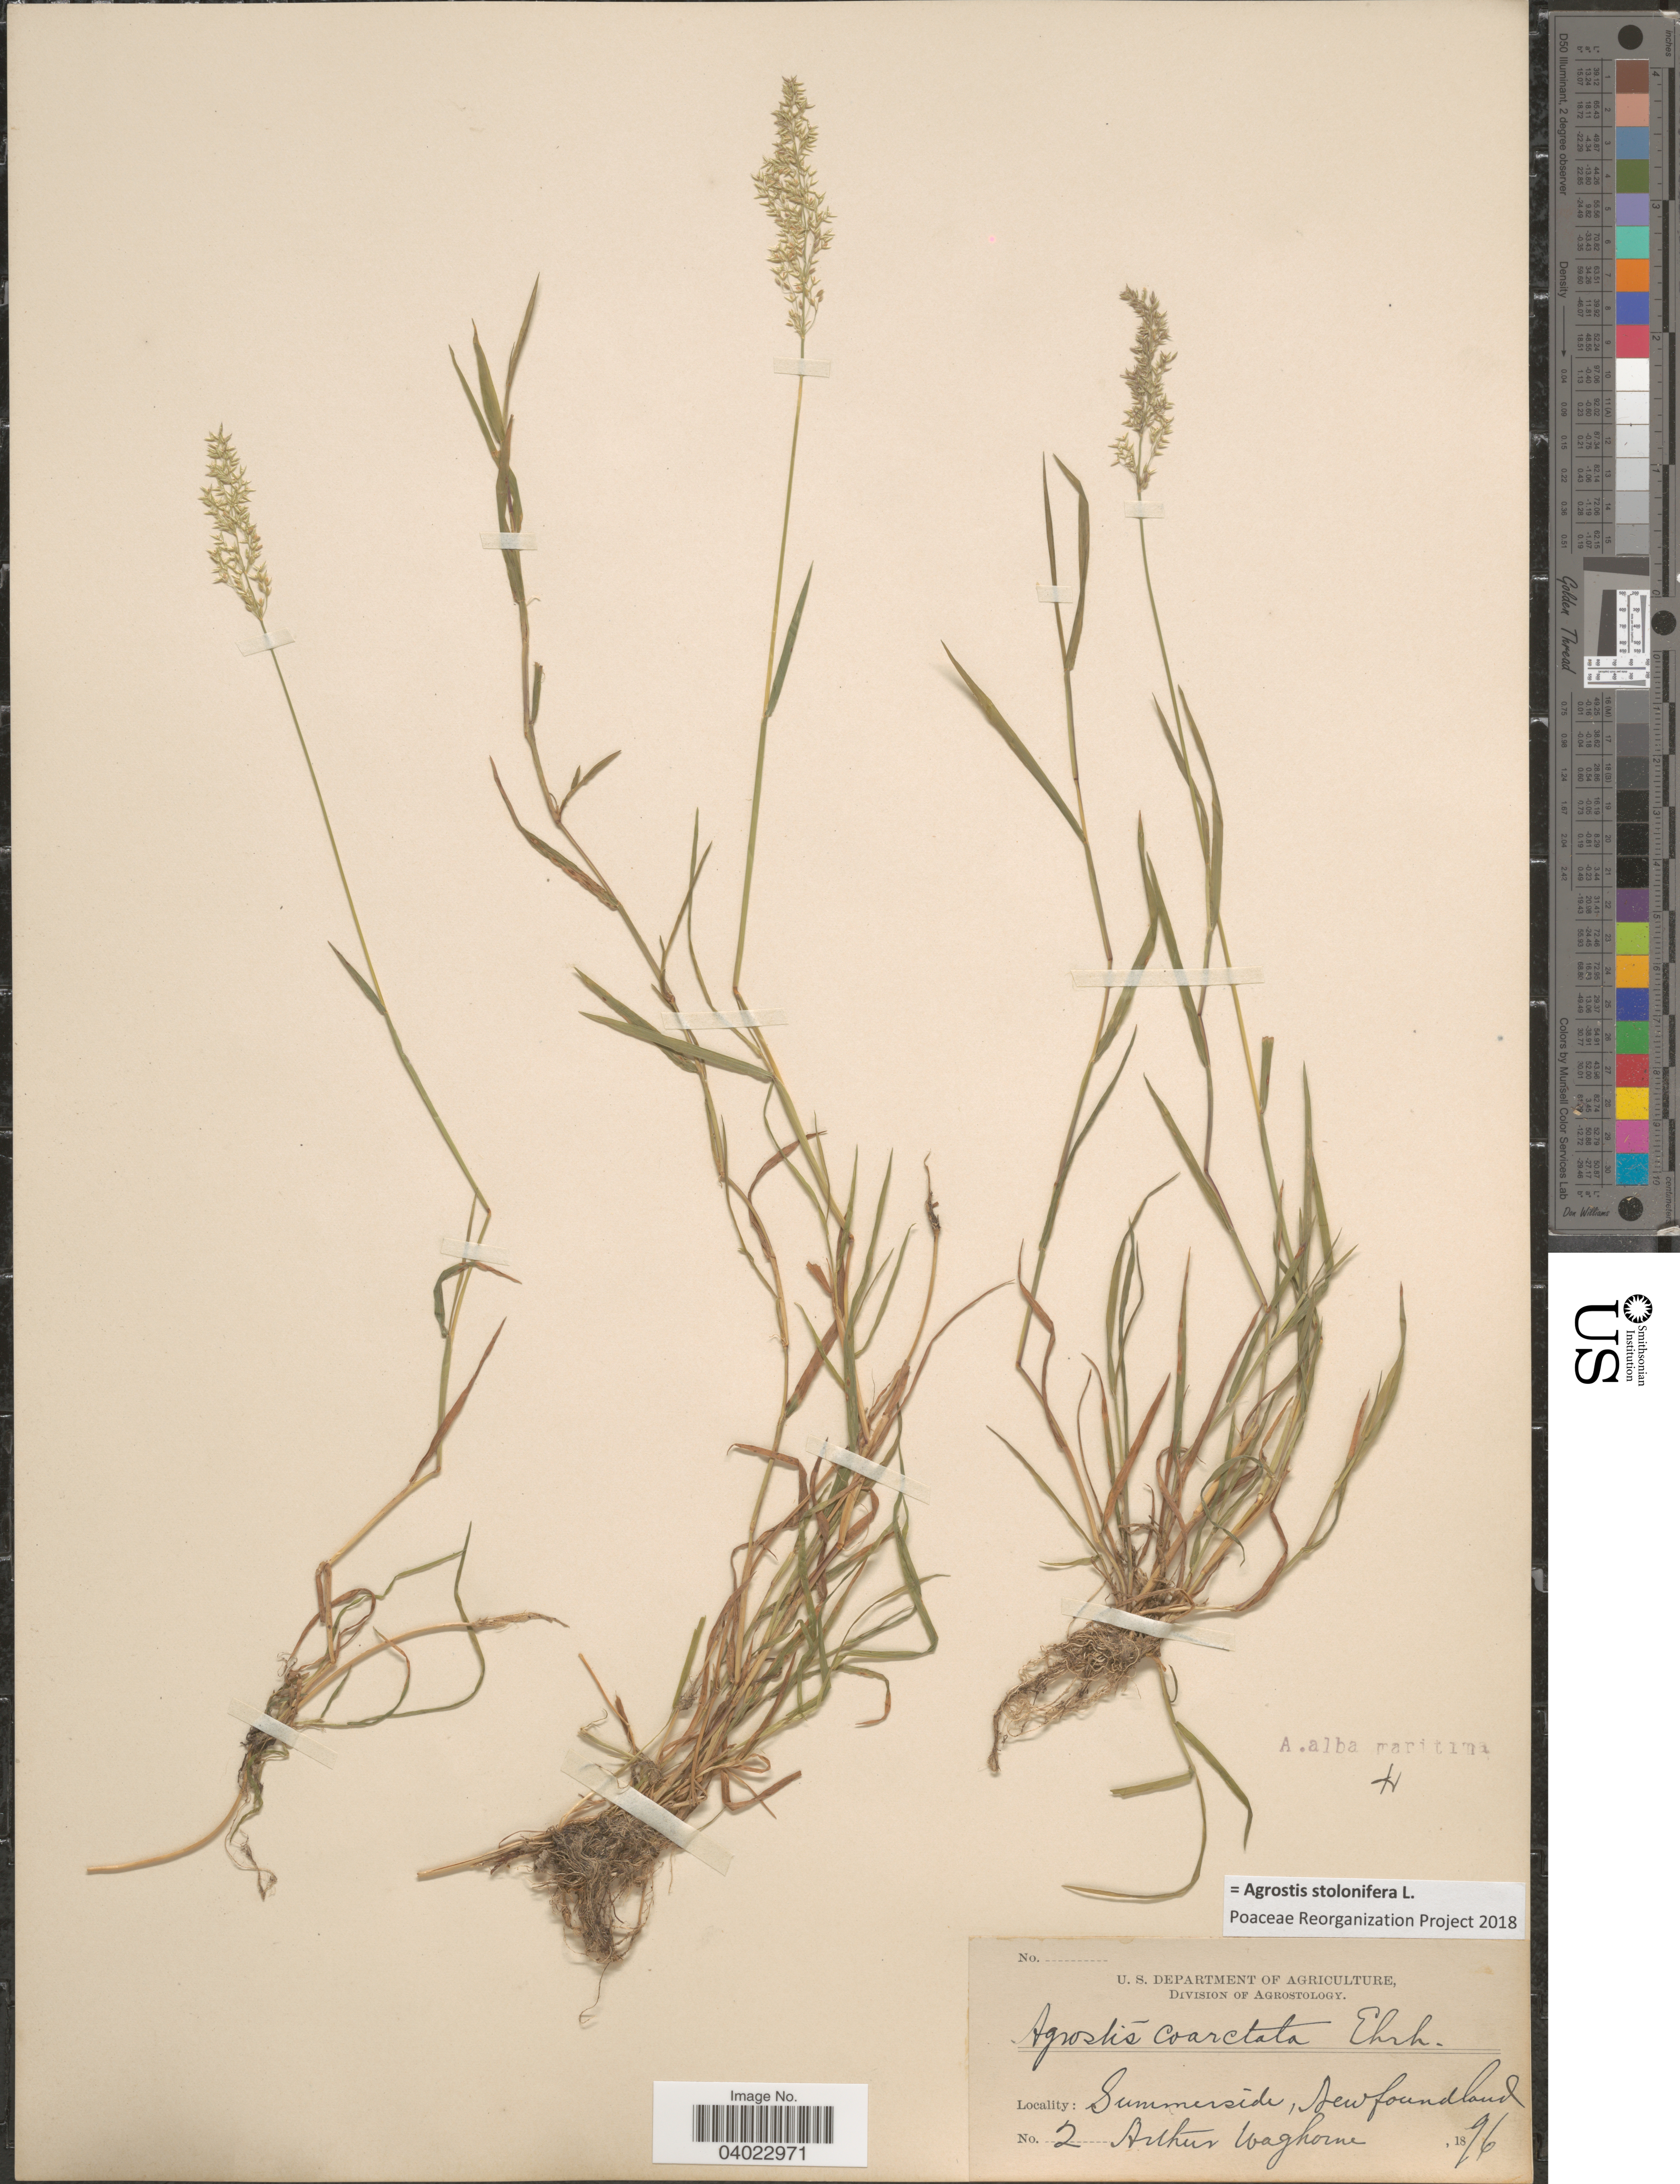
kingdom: Plantae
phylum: Tracheophyta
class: Liliopsida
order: Poales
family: Poaceae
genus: Agrostis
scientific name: Agrostis stolonifera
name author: L.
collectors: A. Waghorne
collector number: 2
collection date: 1896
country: Canada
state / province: Newfoundland and Labrador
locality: Summerside.